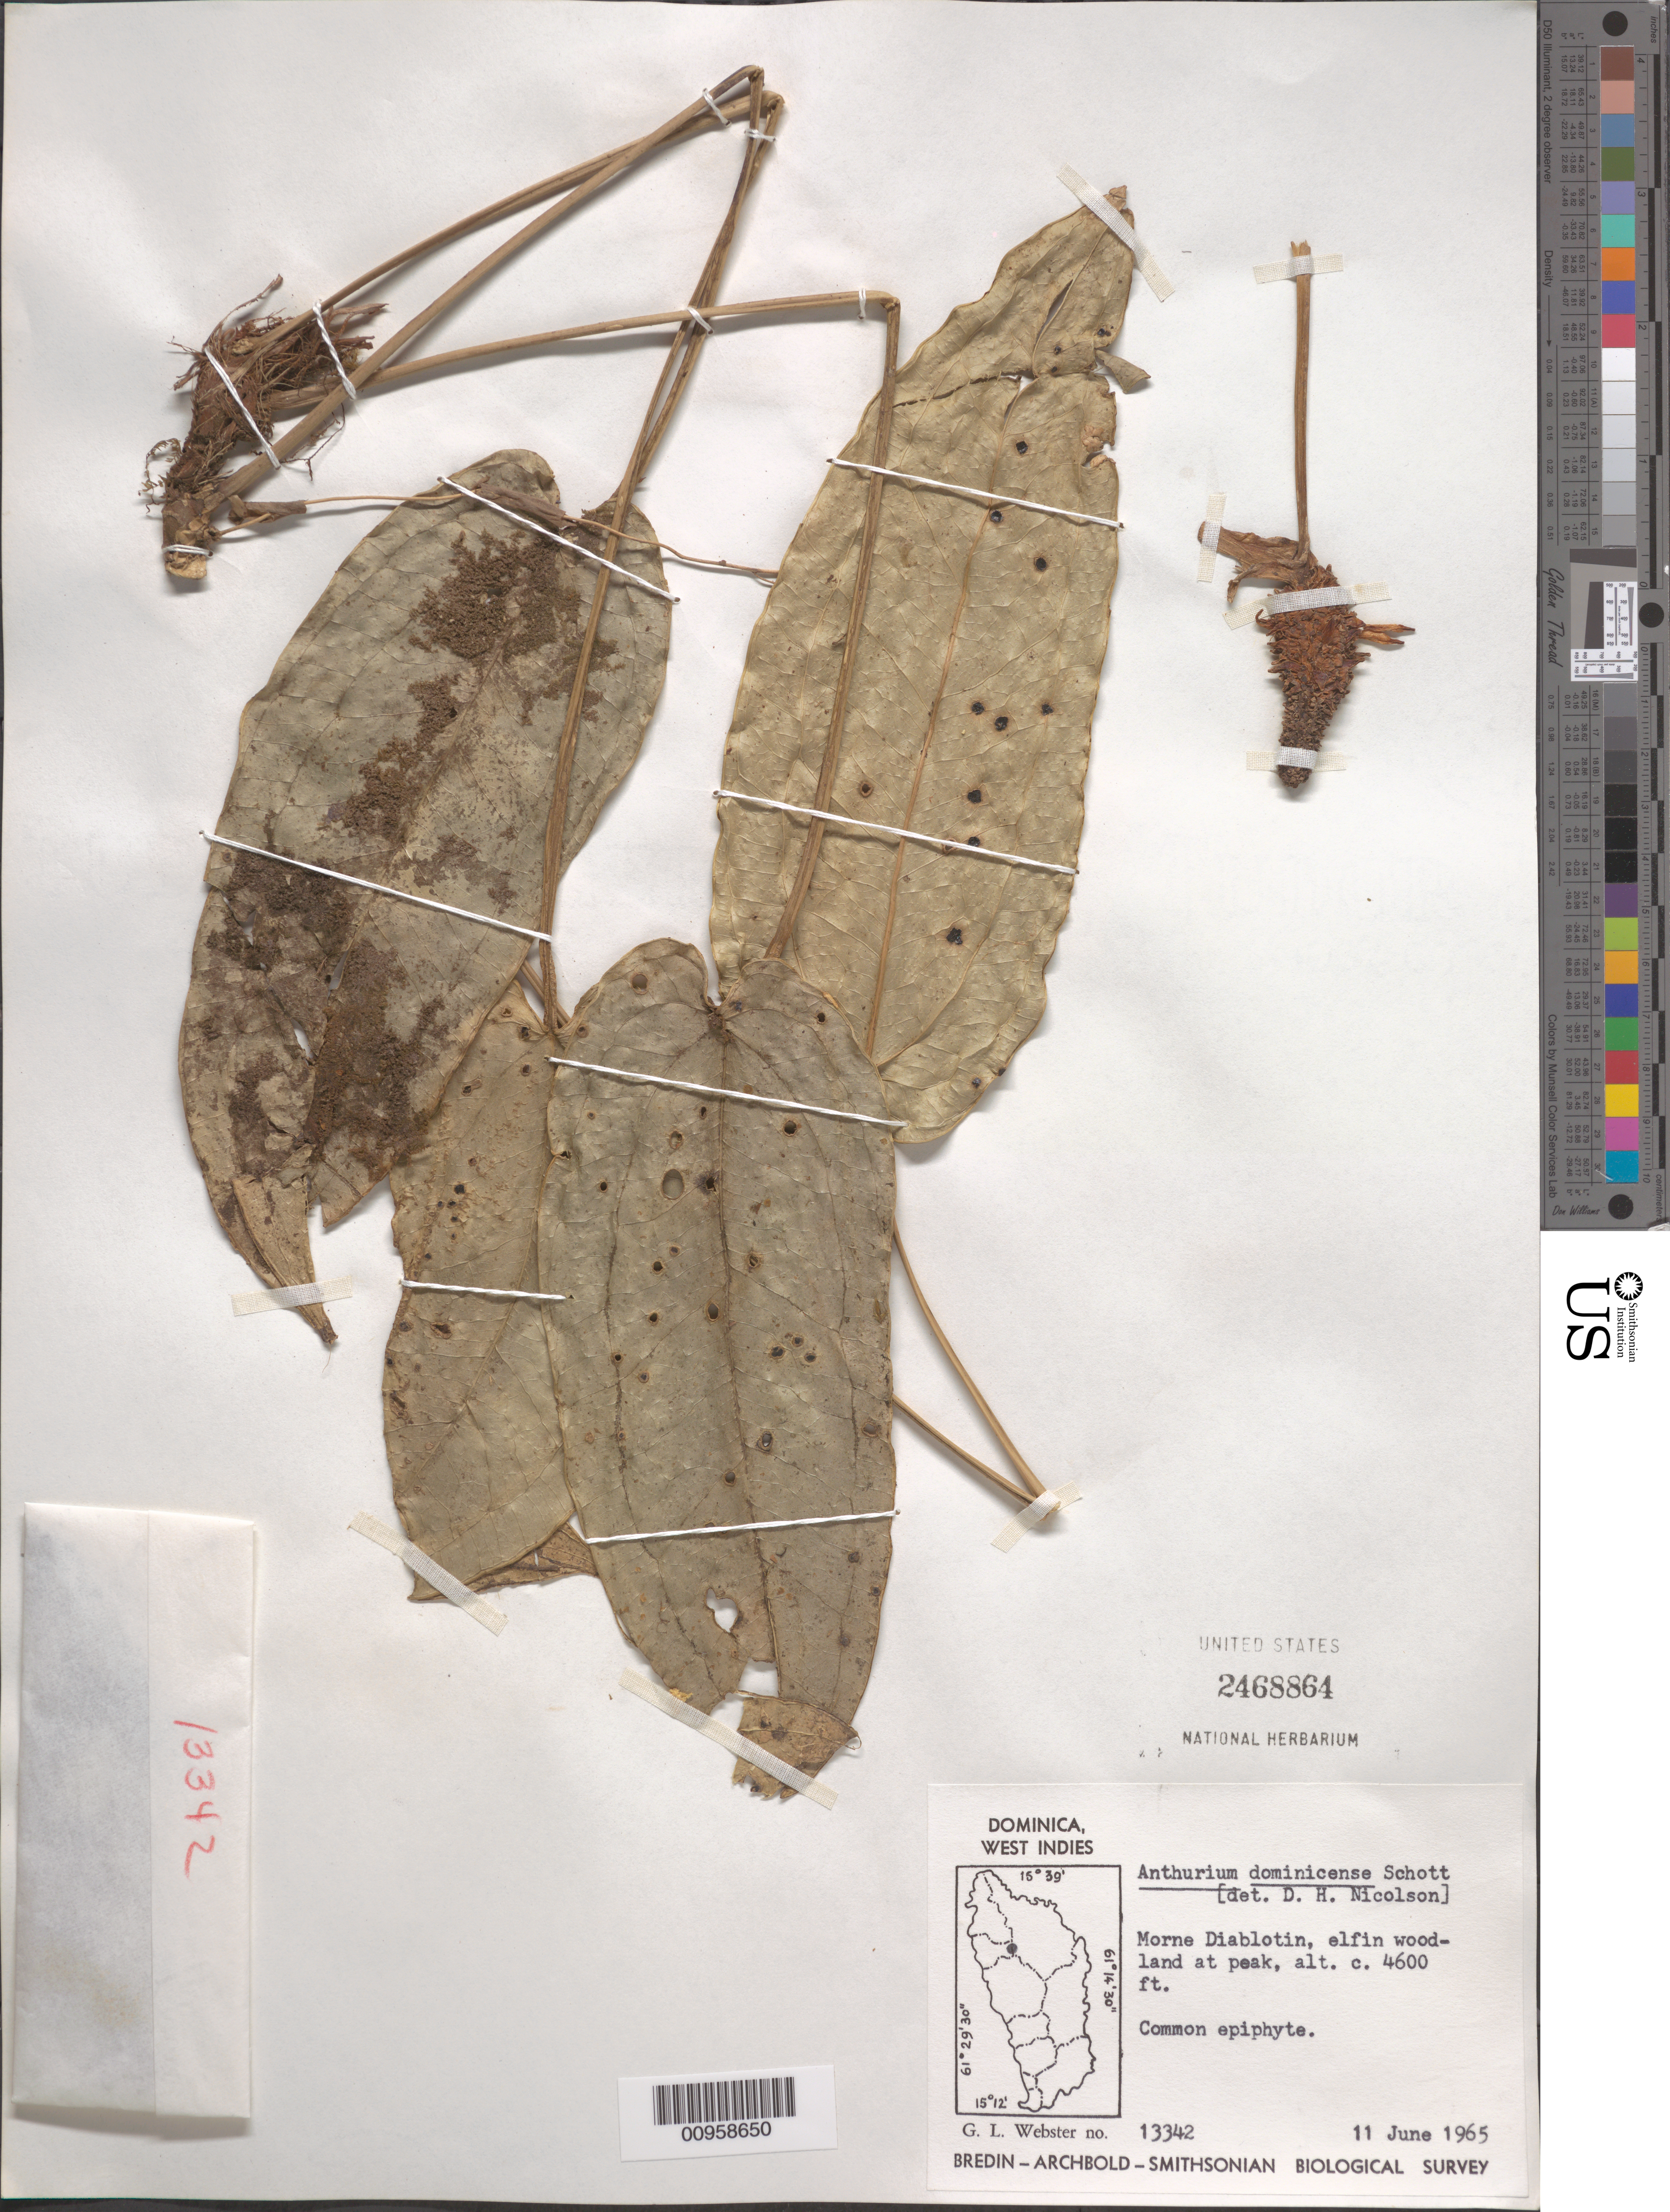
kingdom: Plantae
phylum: Tracheophyta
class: Liliopsida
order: Alismatales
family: Araceae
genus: Anthurium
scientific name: Anthurium dominicense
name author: Schott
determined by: Nicolson, Dan H.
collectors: G. L. Webster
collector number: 13342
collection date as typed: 11 Jun 1965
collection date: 1965-06-11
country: Dominica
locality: Morne Diablotin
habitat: Elfin woodland at peak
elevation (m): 1402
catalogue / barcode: US 2468864